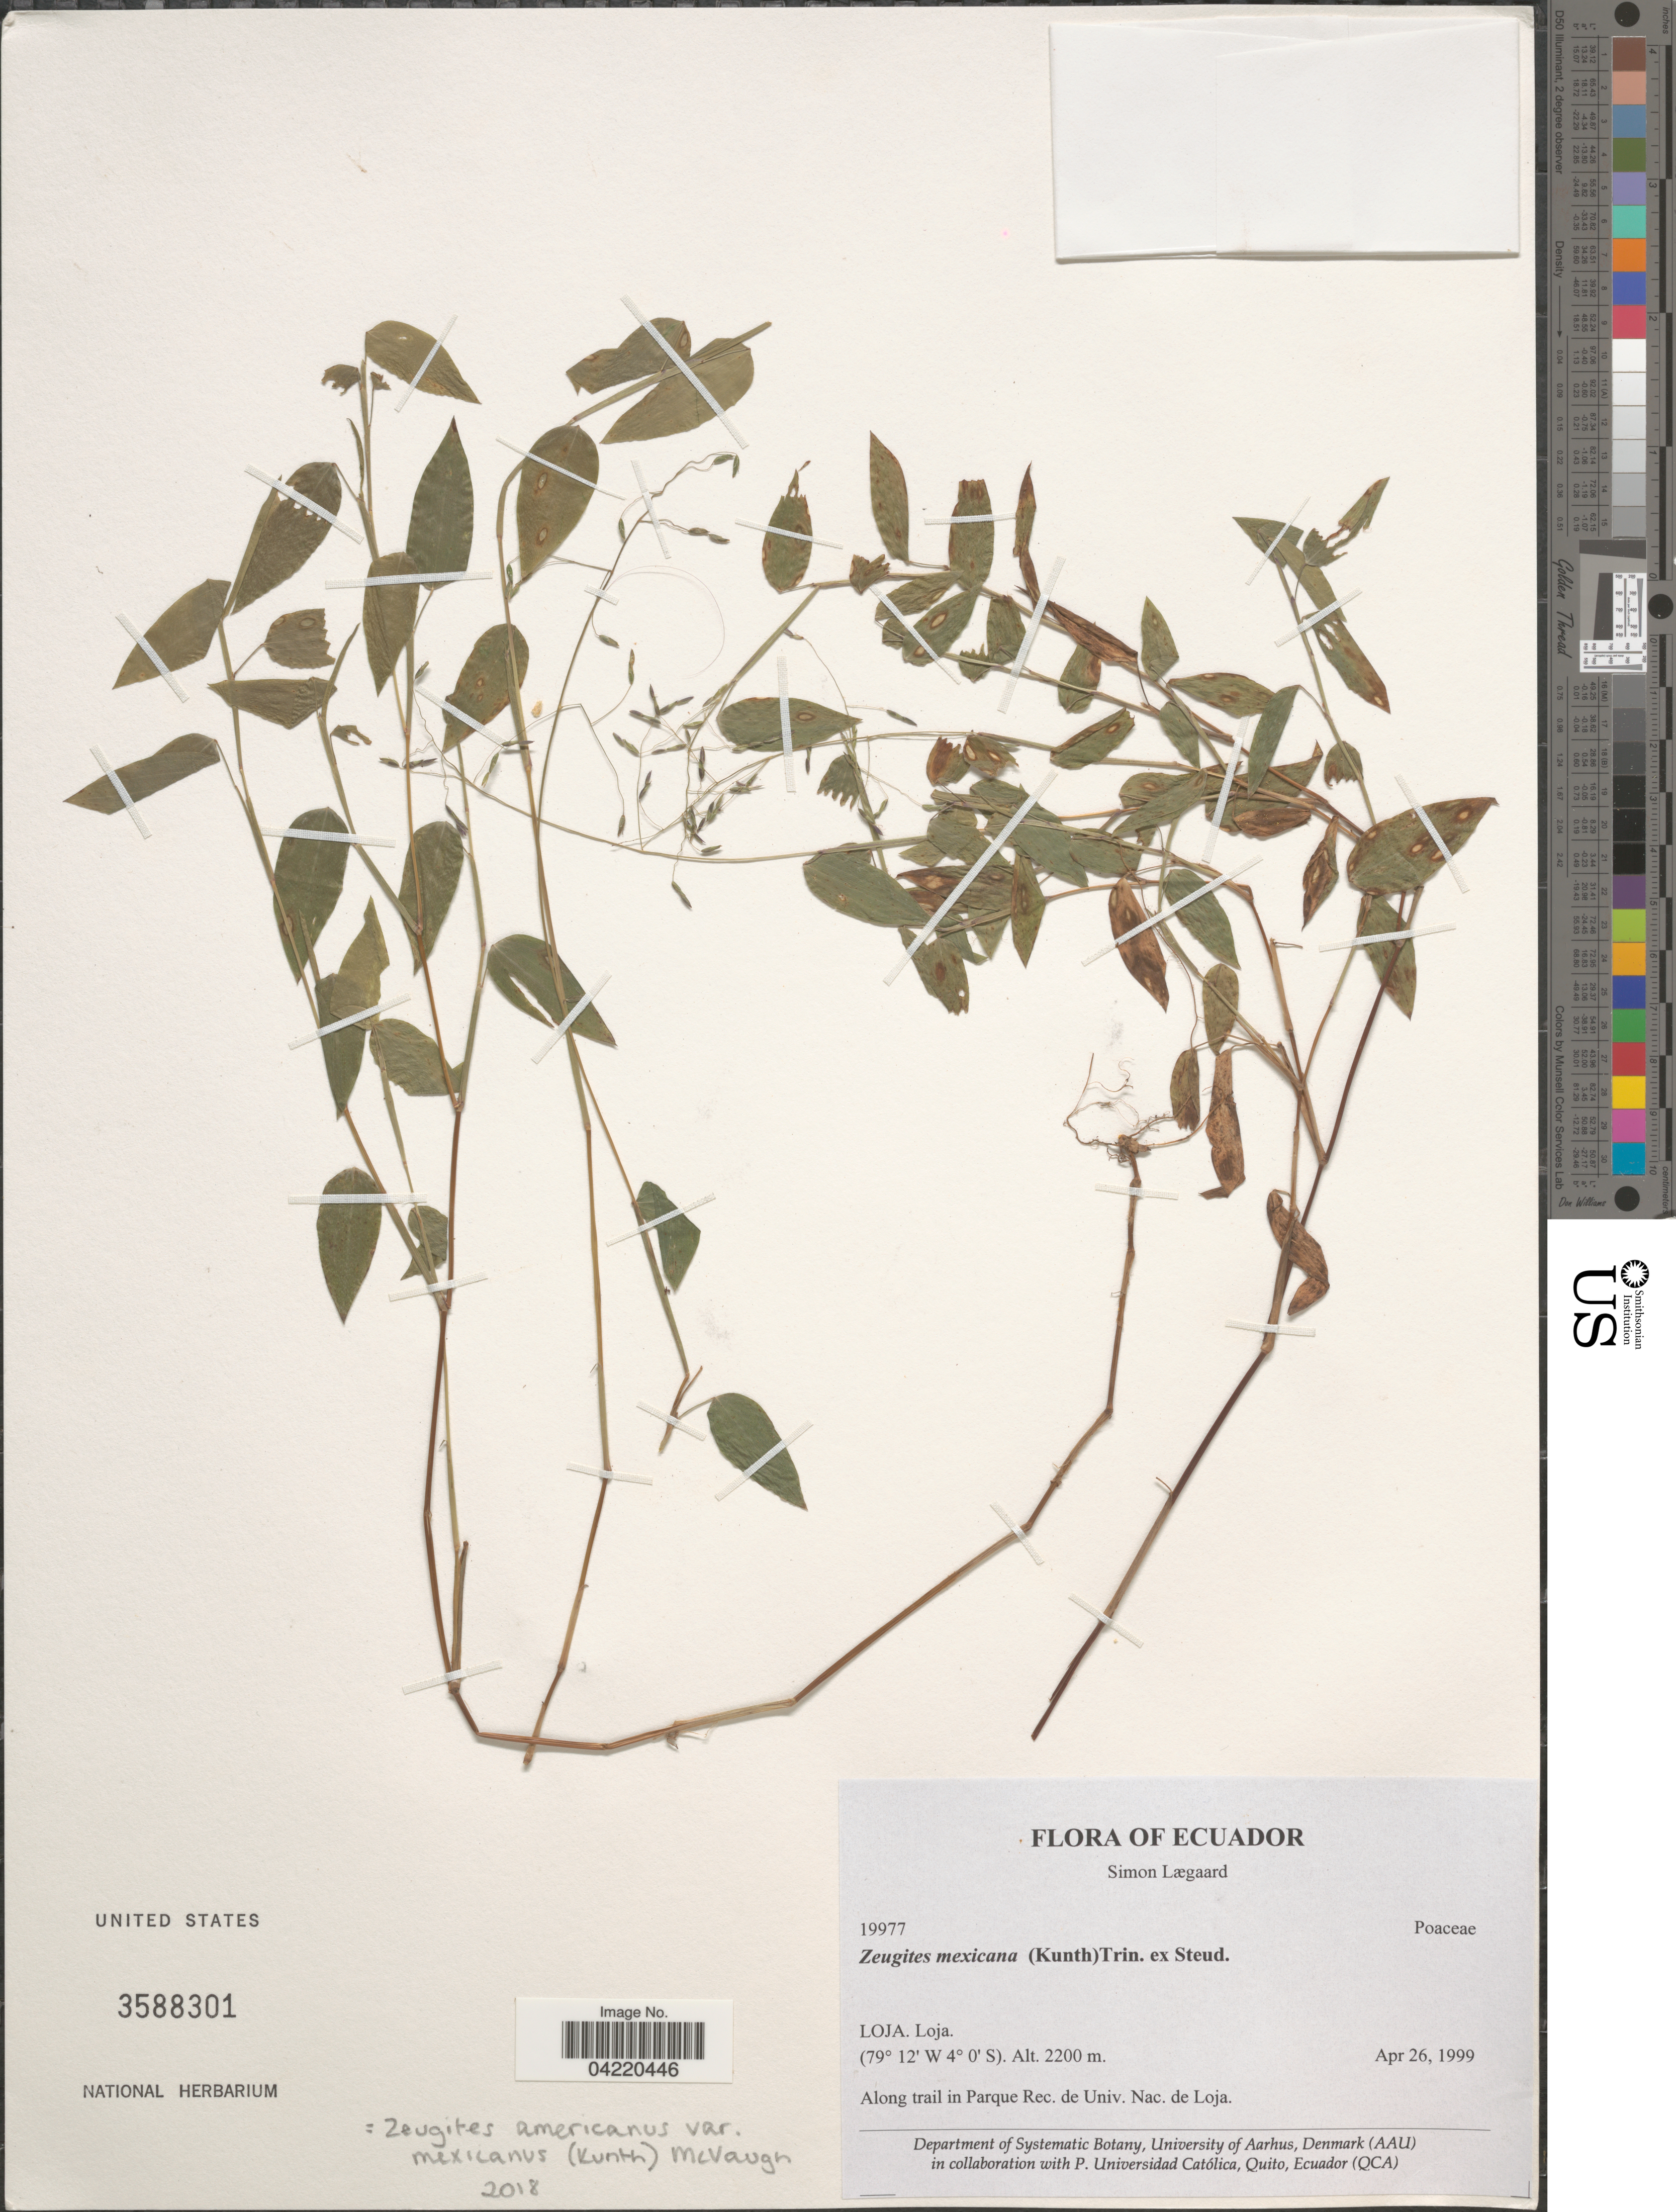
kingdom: Plantae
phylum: Tracheophyta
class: Liliopsida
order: Poales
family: Poaceae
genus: Zeugites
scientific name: Zeugites americanus var. mexicanus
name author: (Kunth) McVaugh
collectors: S. Lægaard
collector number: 19977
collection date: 1999-04-26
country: Ecuador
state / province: Loja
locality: Loja. Along trail in Parque Rec. de Univ. Nac. de Loja.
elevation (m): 2200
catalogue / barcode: US 3588301